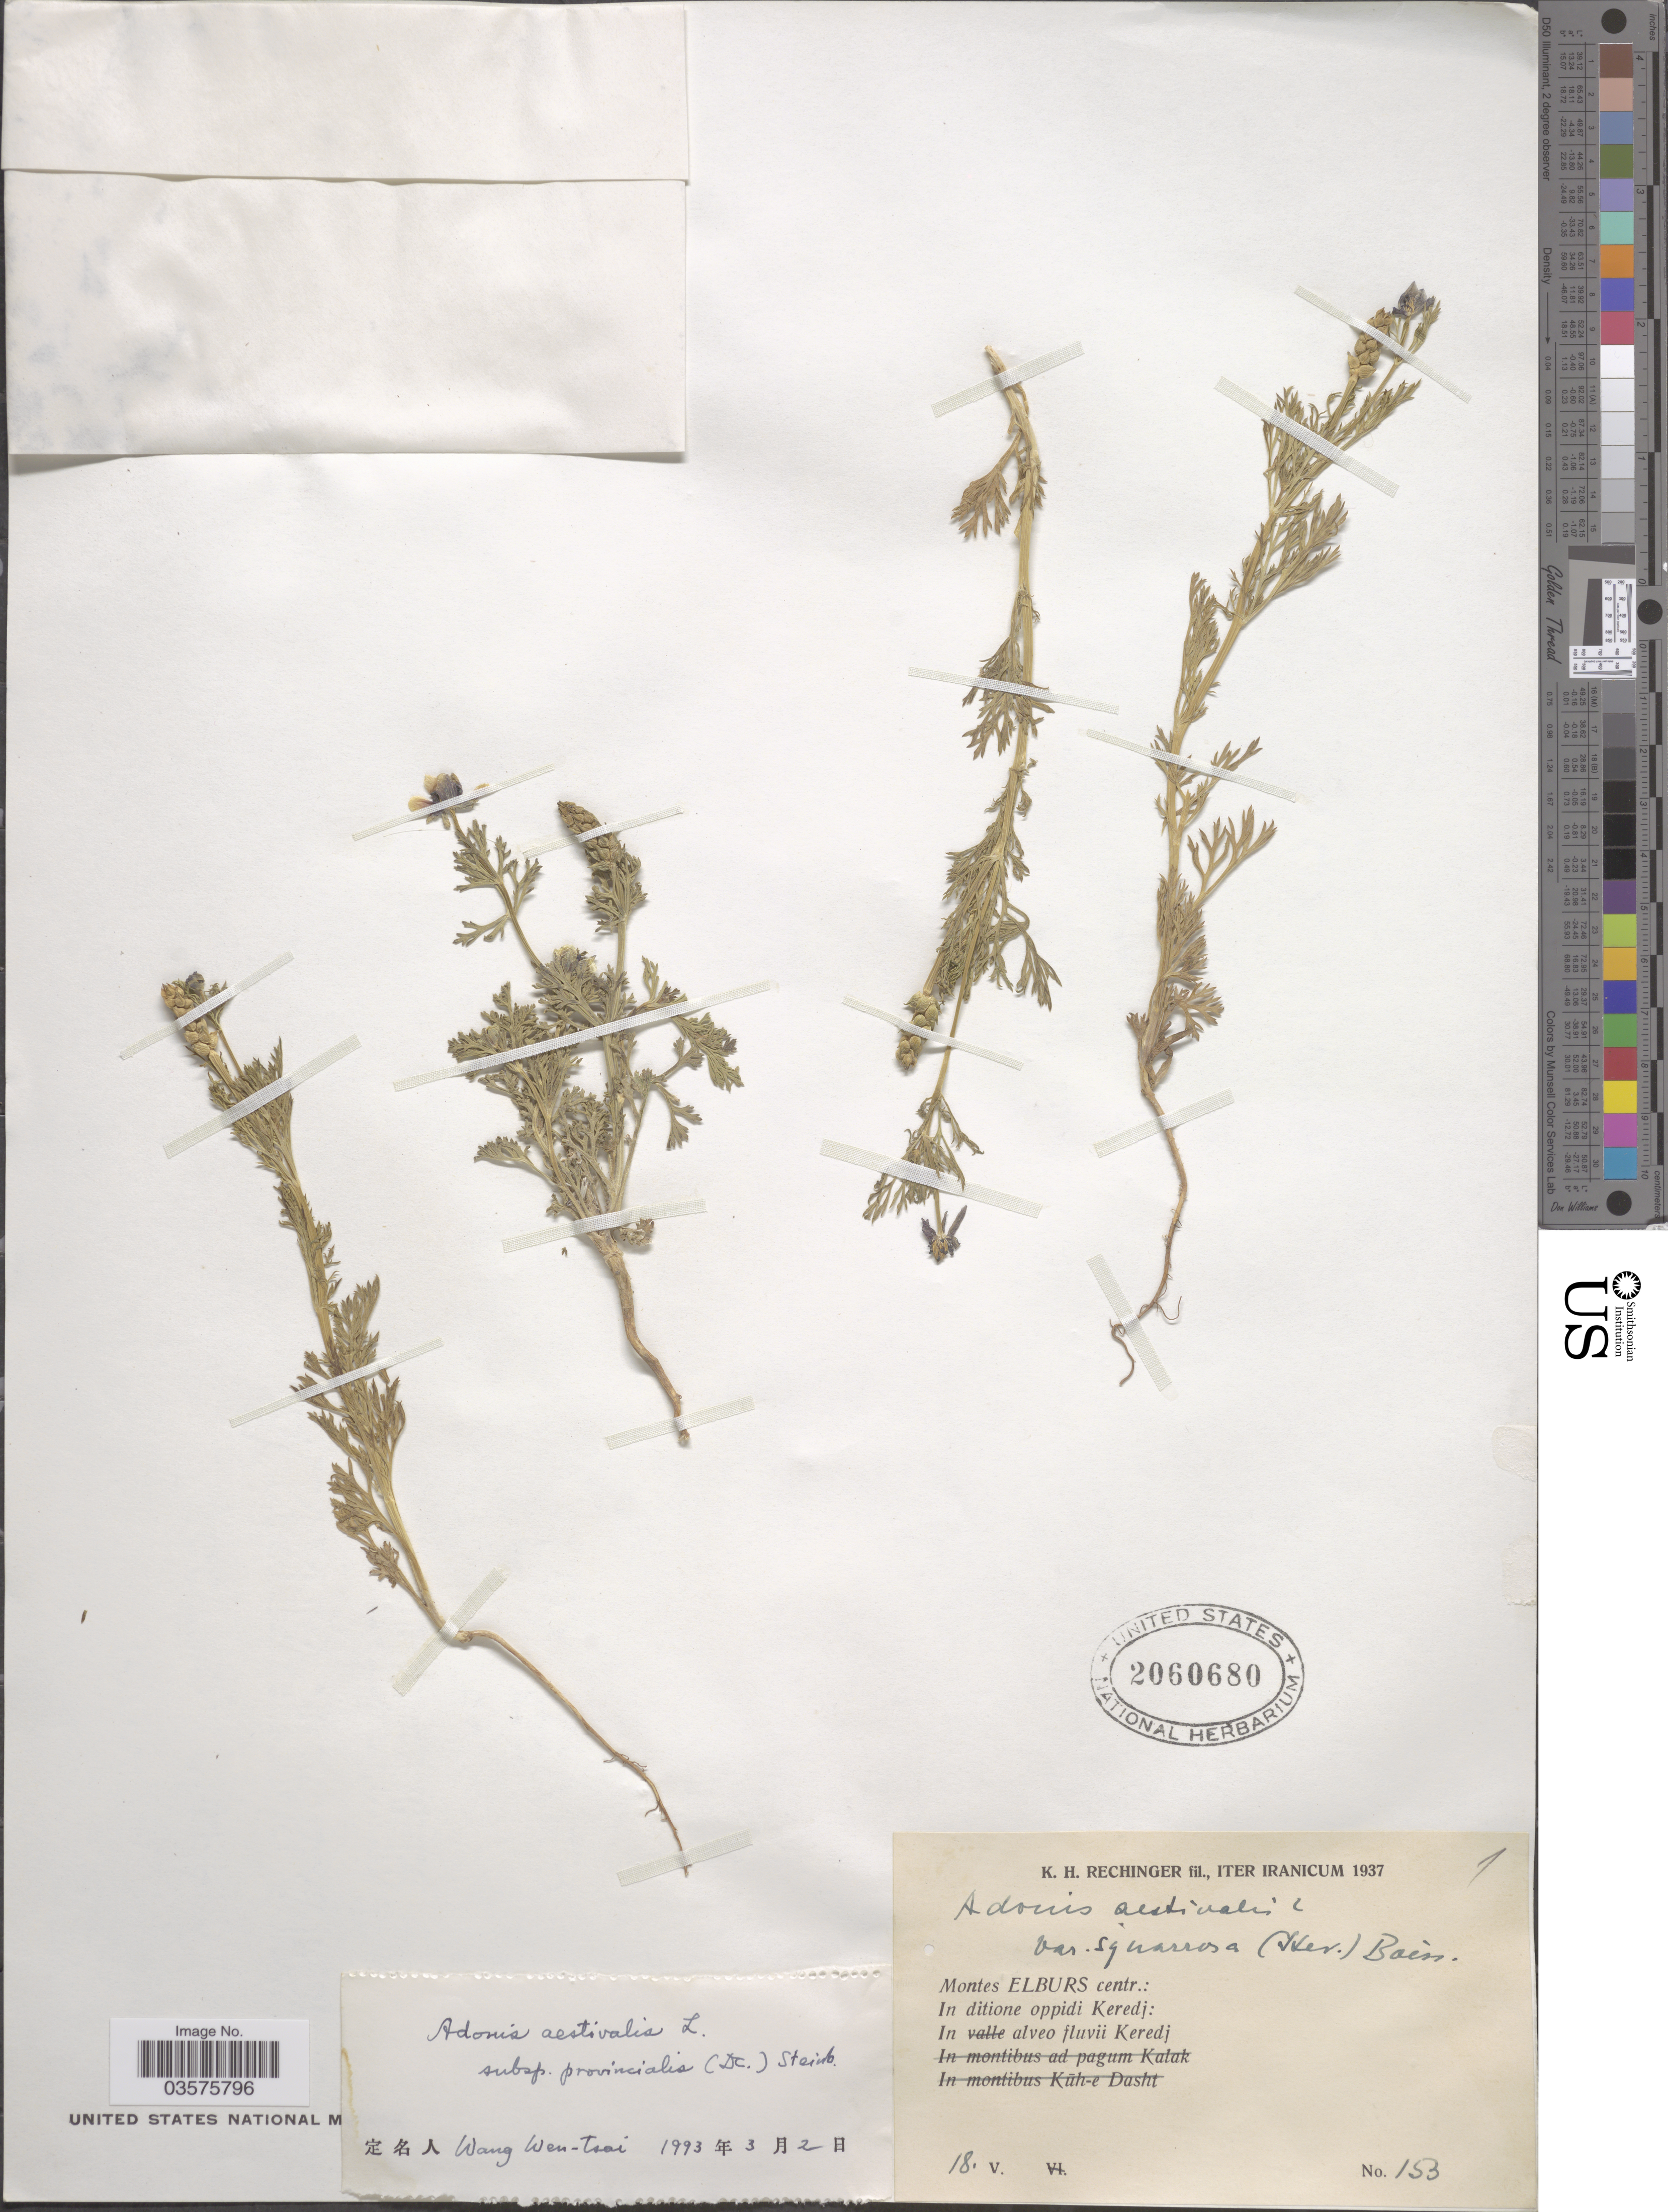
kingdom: Plantae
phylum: Tracheophyta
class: Magnoliopsida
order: Ranunculales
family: Ranunculaceae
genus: Adonis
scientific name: Adonis aestivalis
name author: L.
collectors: K. H. Rechinger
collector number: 153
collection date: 1937-05-18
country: Iran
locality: Iter Iranicum. Montes Elburs centr.: In ditione oppidi Keredj: in alveo fluvii Keredj.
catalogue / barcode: US 2060680